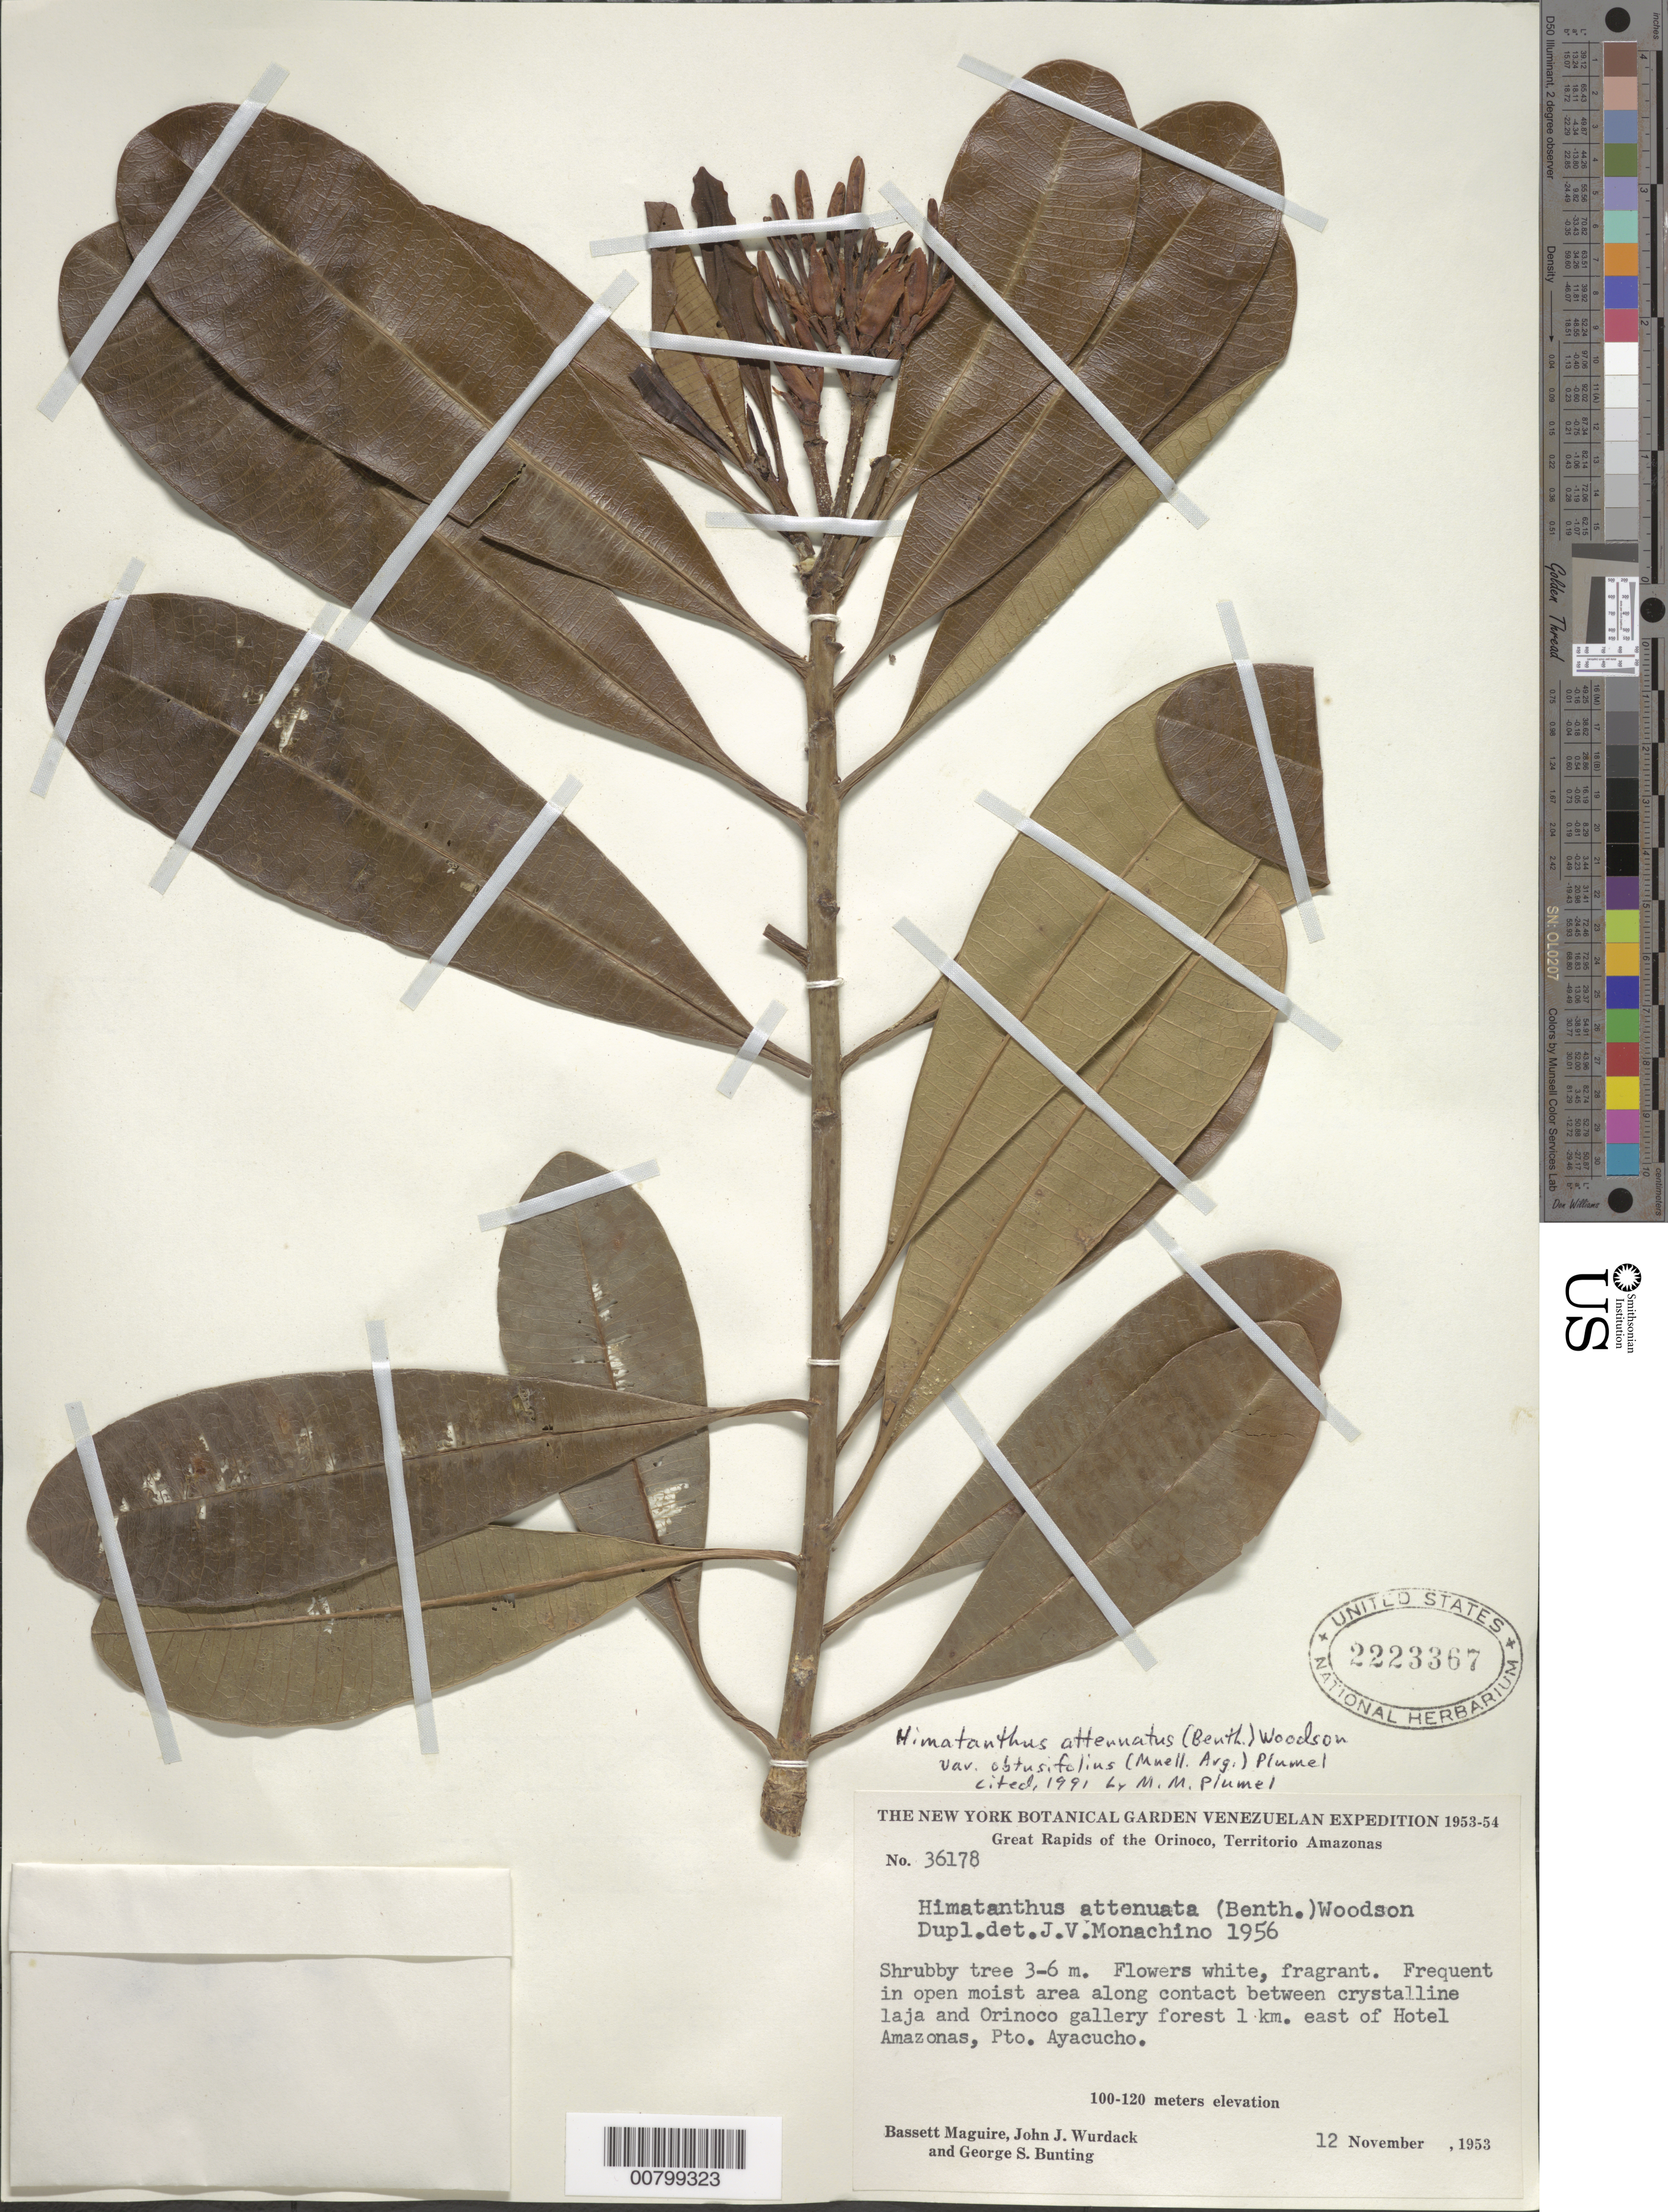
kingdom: Plantae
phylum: Tracheophyta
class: Magnoliopsida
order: Gentianales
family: Apocynaceae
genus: Himatanthus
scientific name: Himatanthus attenuatus var. obtusifolius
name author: (Müll. Arg.) Plumel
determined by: Plumel, M. - M.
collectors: B. Maguire, J. J. Wurdack & G. S. Bunting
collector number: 36178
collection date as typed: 12-Nov-53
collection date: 1953-11-12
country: Venezuela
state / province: Amazonas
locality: Orinoco R., Puerto Ayacucho, 1 km E of Hotel Amazonas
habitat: Open moist area, along contact between crystalline laja and gallery forest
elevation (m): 100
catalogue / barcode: US 2223367